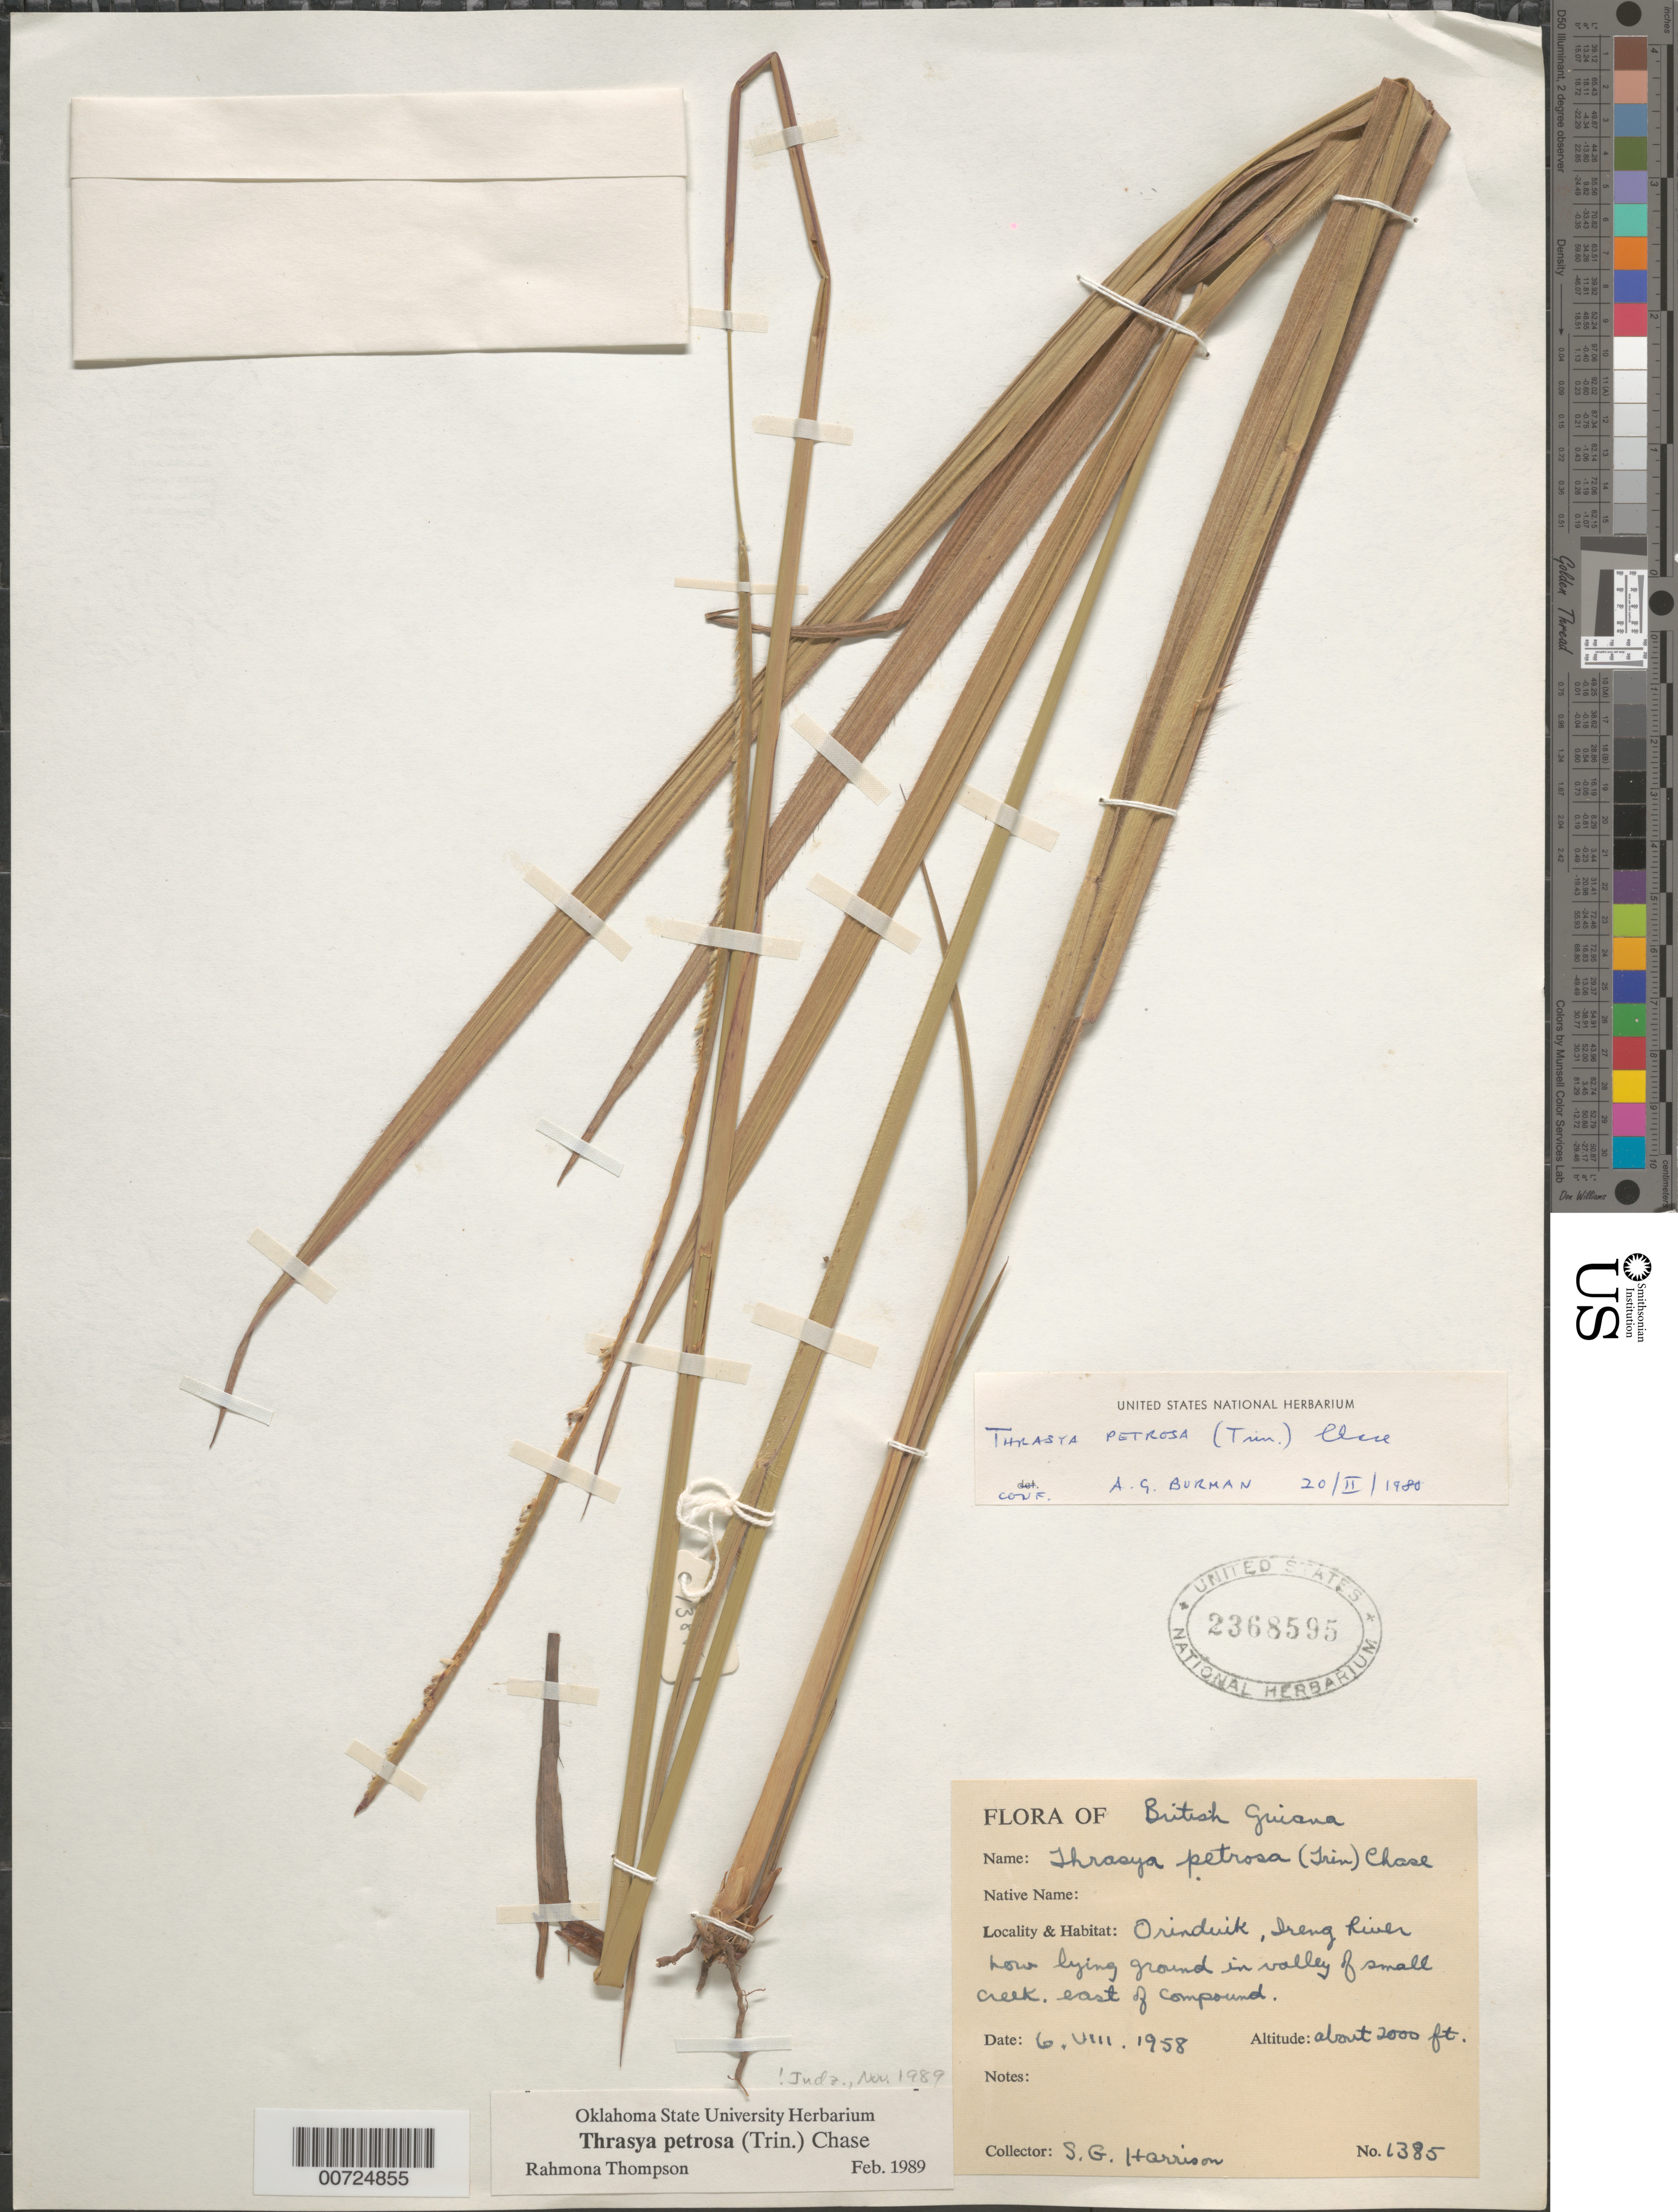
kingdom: Plantae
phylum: Tracheophyta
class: Liliopsida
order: Poales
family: Poaceae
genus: Thrasya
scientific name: Thrasya petrosa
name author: (Trin.) Chase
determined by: Thompson, R.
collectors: S. G. Harrison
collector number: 1385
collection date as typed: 6-Aug-58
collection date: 1958-08-06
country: Guyana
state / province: Potaro-Siparuni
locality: Orinduik Falls, Ireng River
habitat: Low lying ground in valley of small creek, E of compound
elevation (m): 610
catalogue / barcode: US 2368595